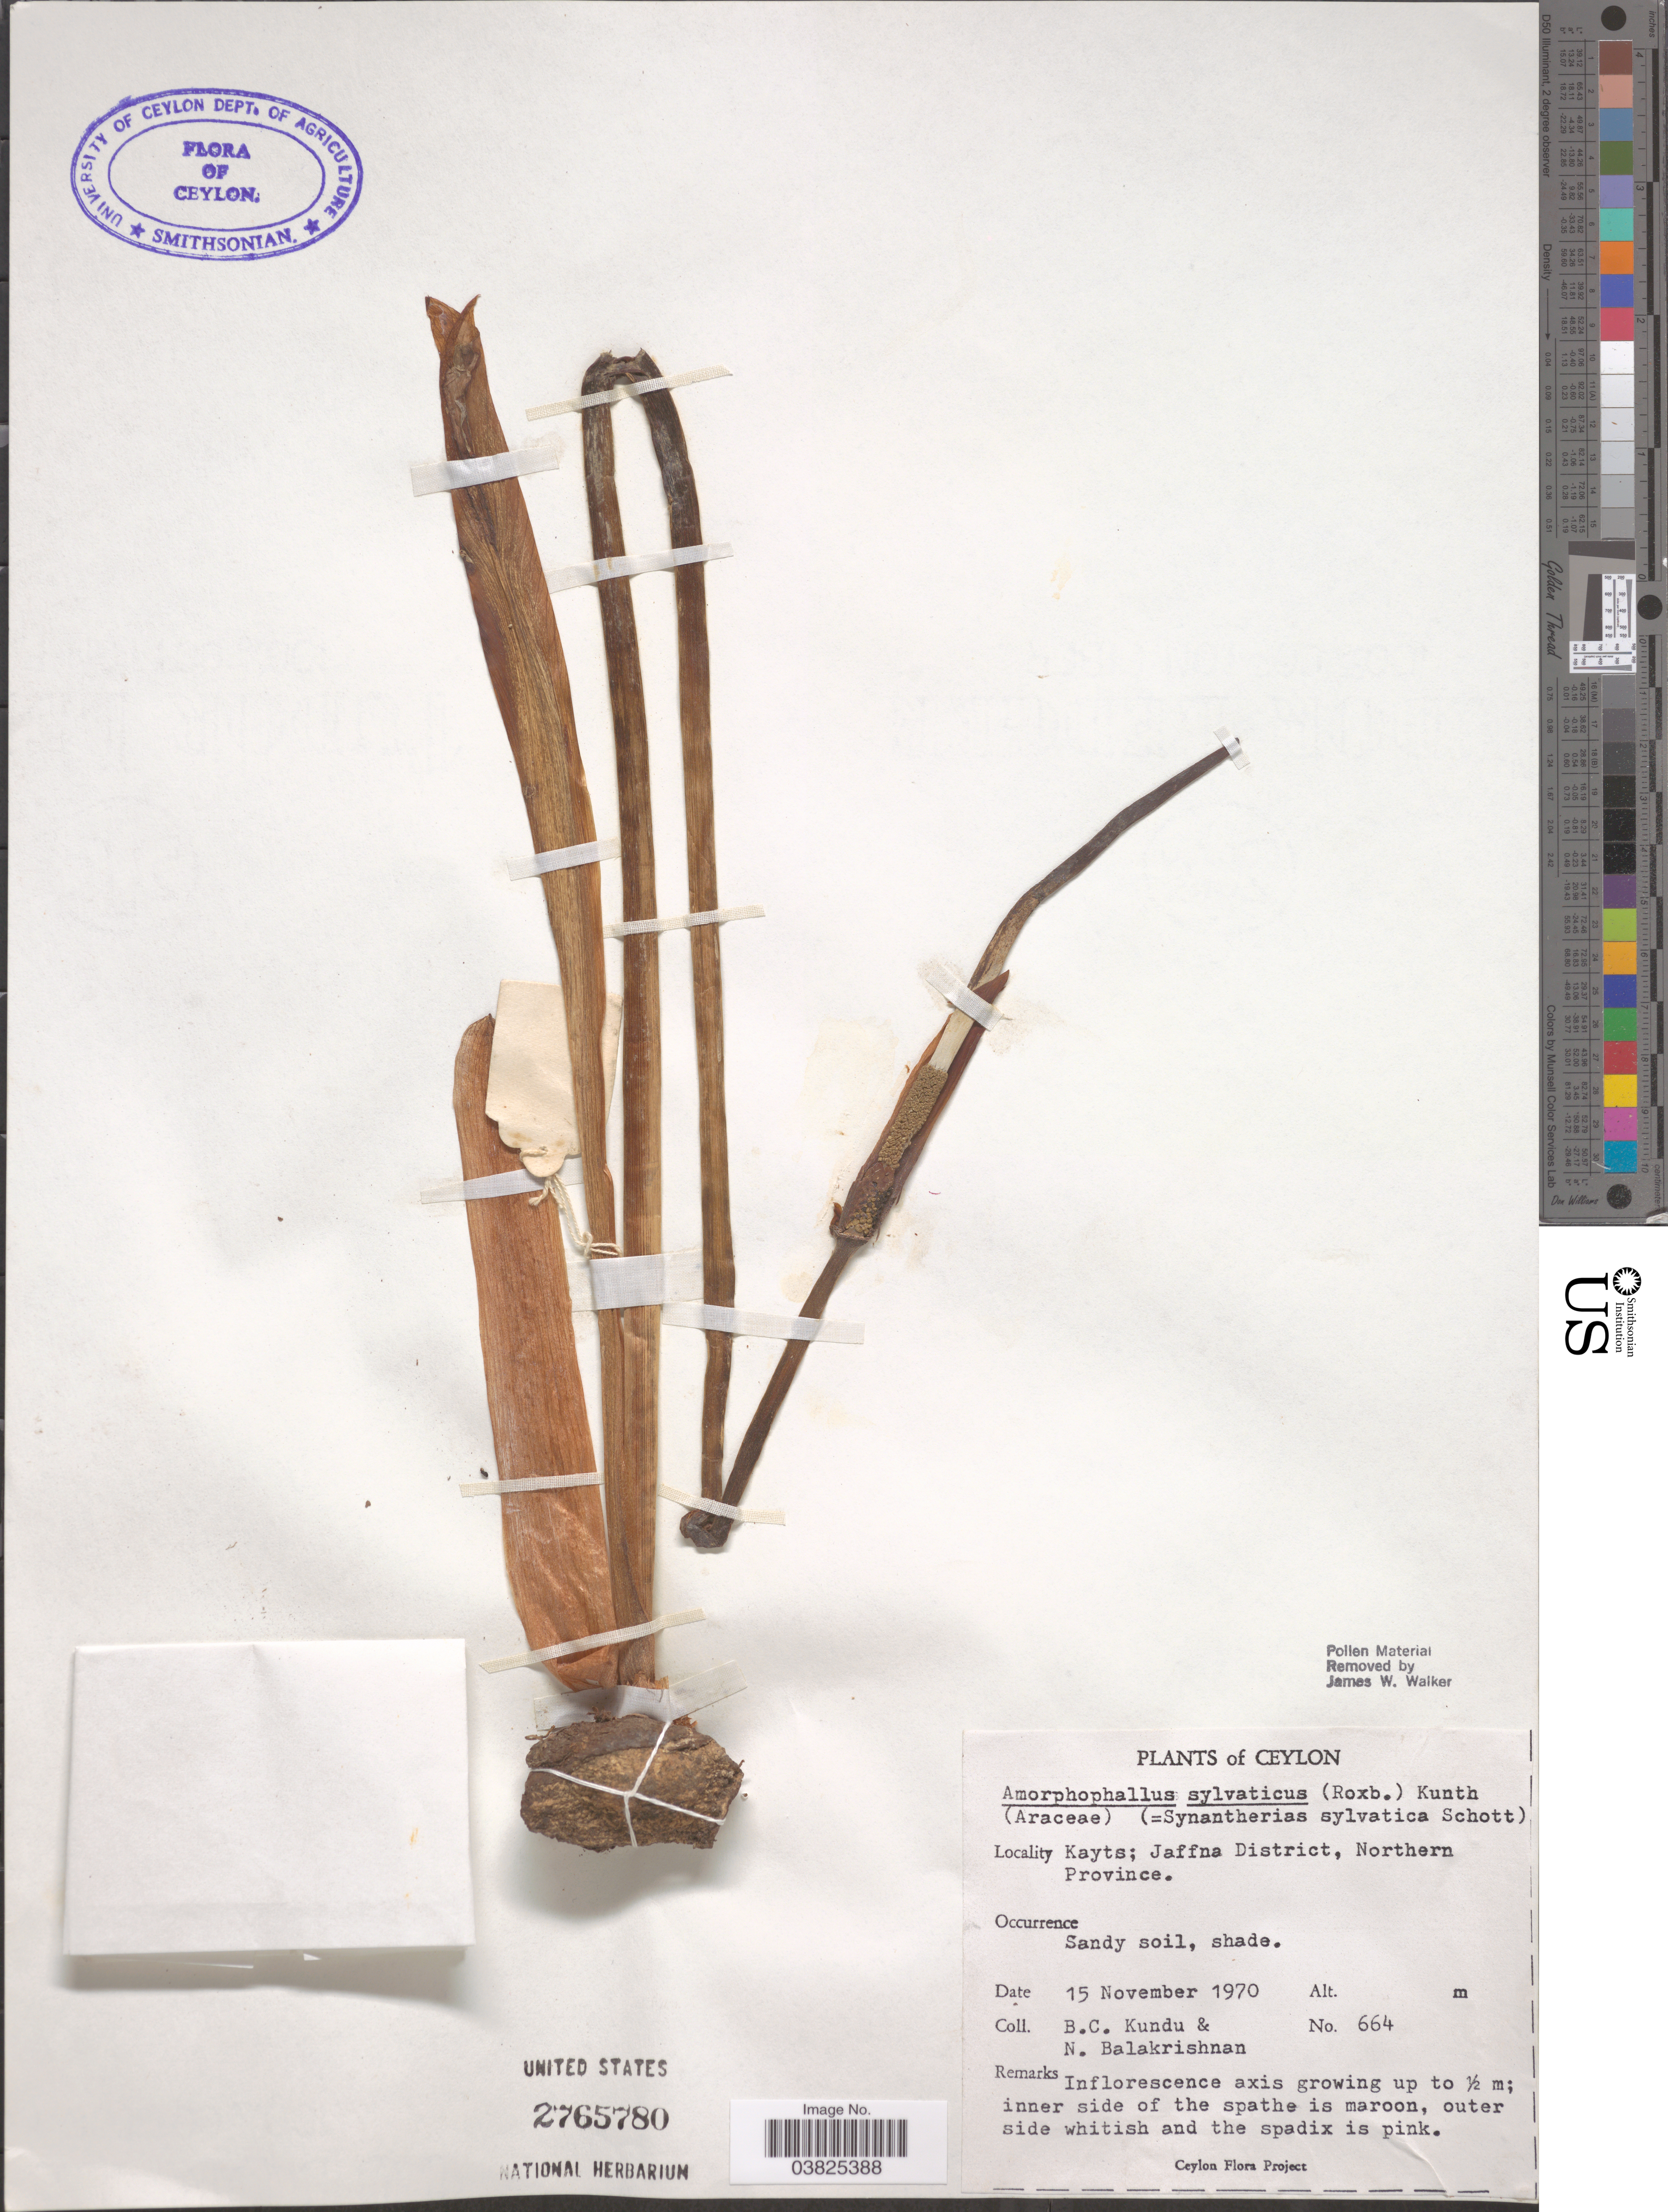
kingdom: Plantae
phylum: Tracheophyta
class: Liliopsida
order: Alismatales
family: Araceae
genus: Amorphophallus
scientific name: Amorphophallus sylvaticus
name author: (Roxb.) Kunth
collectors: B. C. Kundu & N. Balakrishnan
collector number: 664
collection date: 1970-11-15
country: Sri Lanka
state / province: Northern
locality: Ceylon. Kayts; Jaffna District.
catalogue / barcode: US 2765780